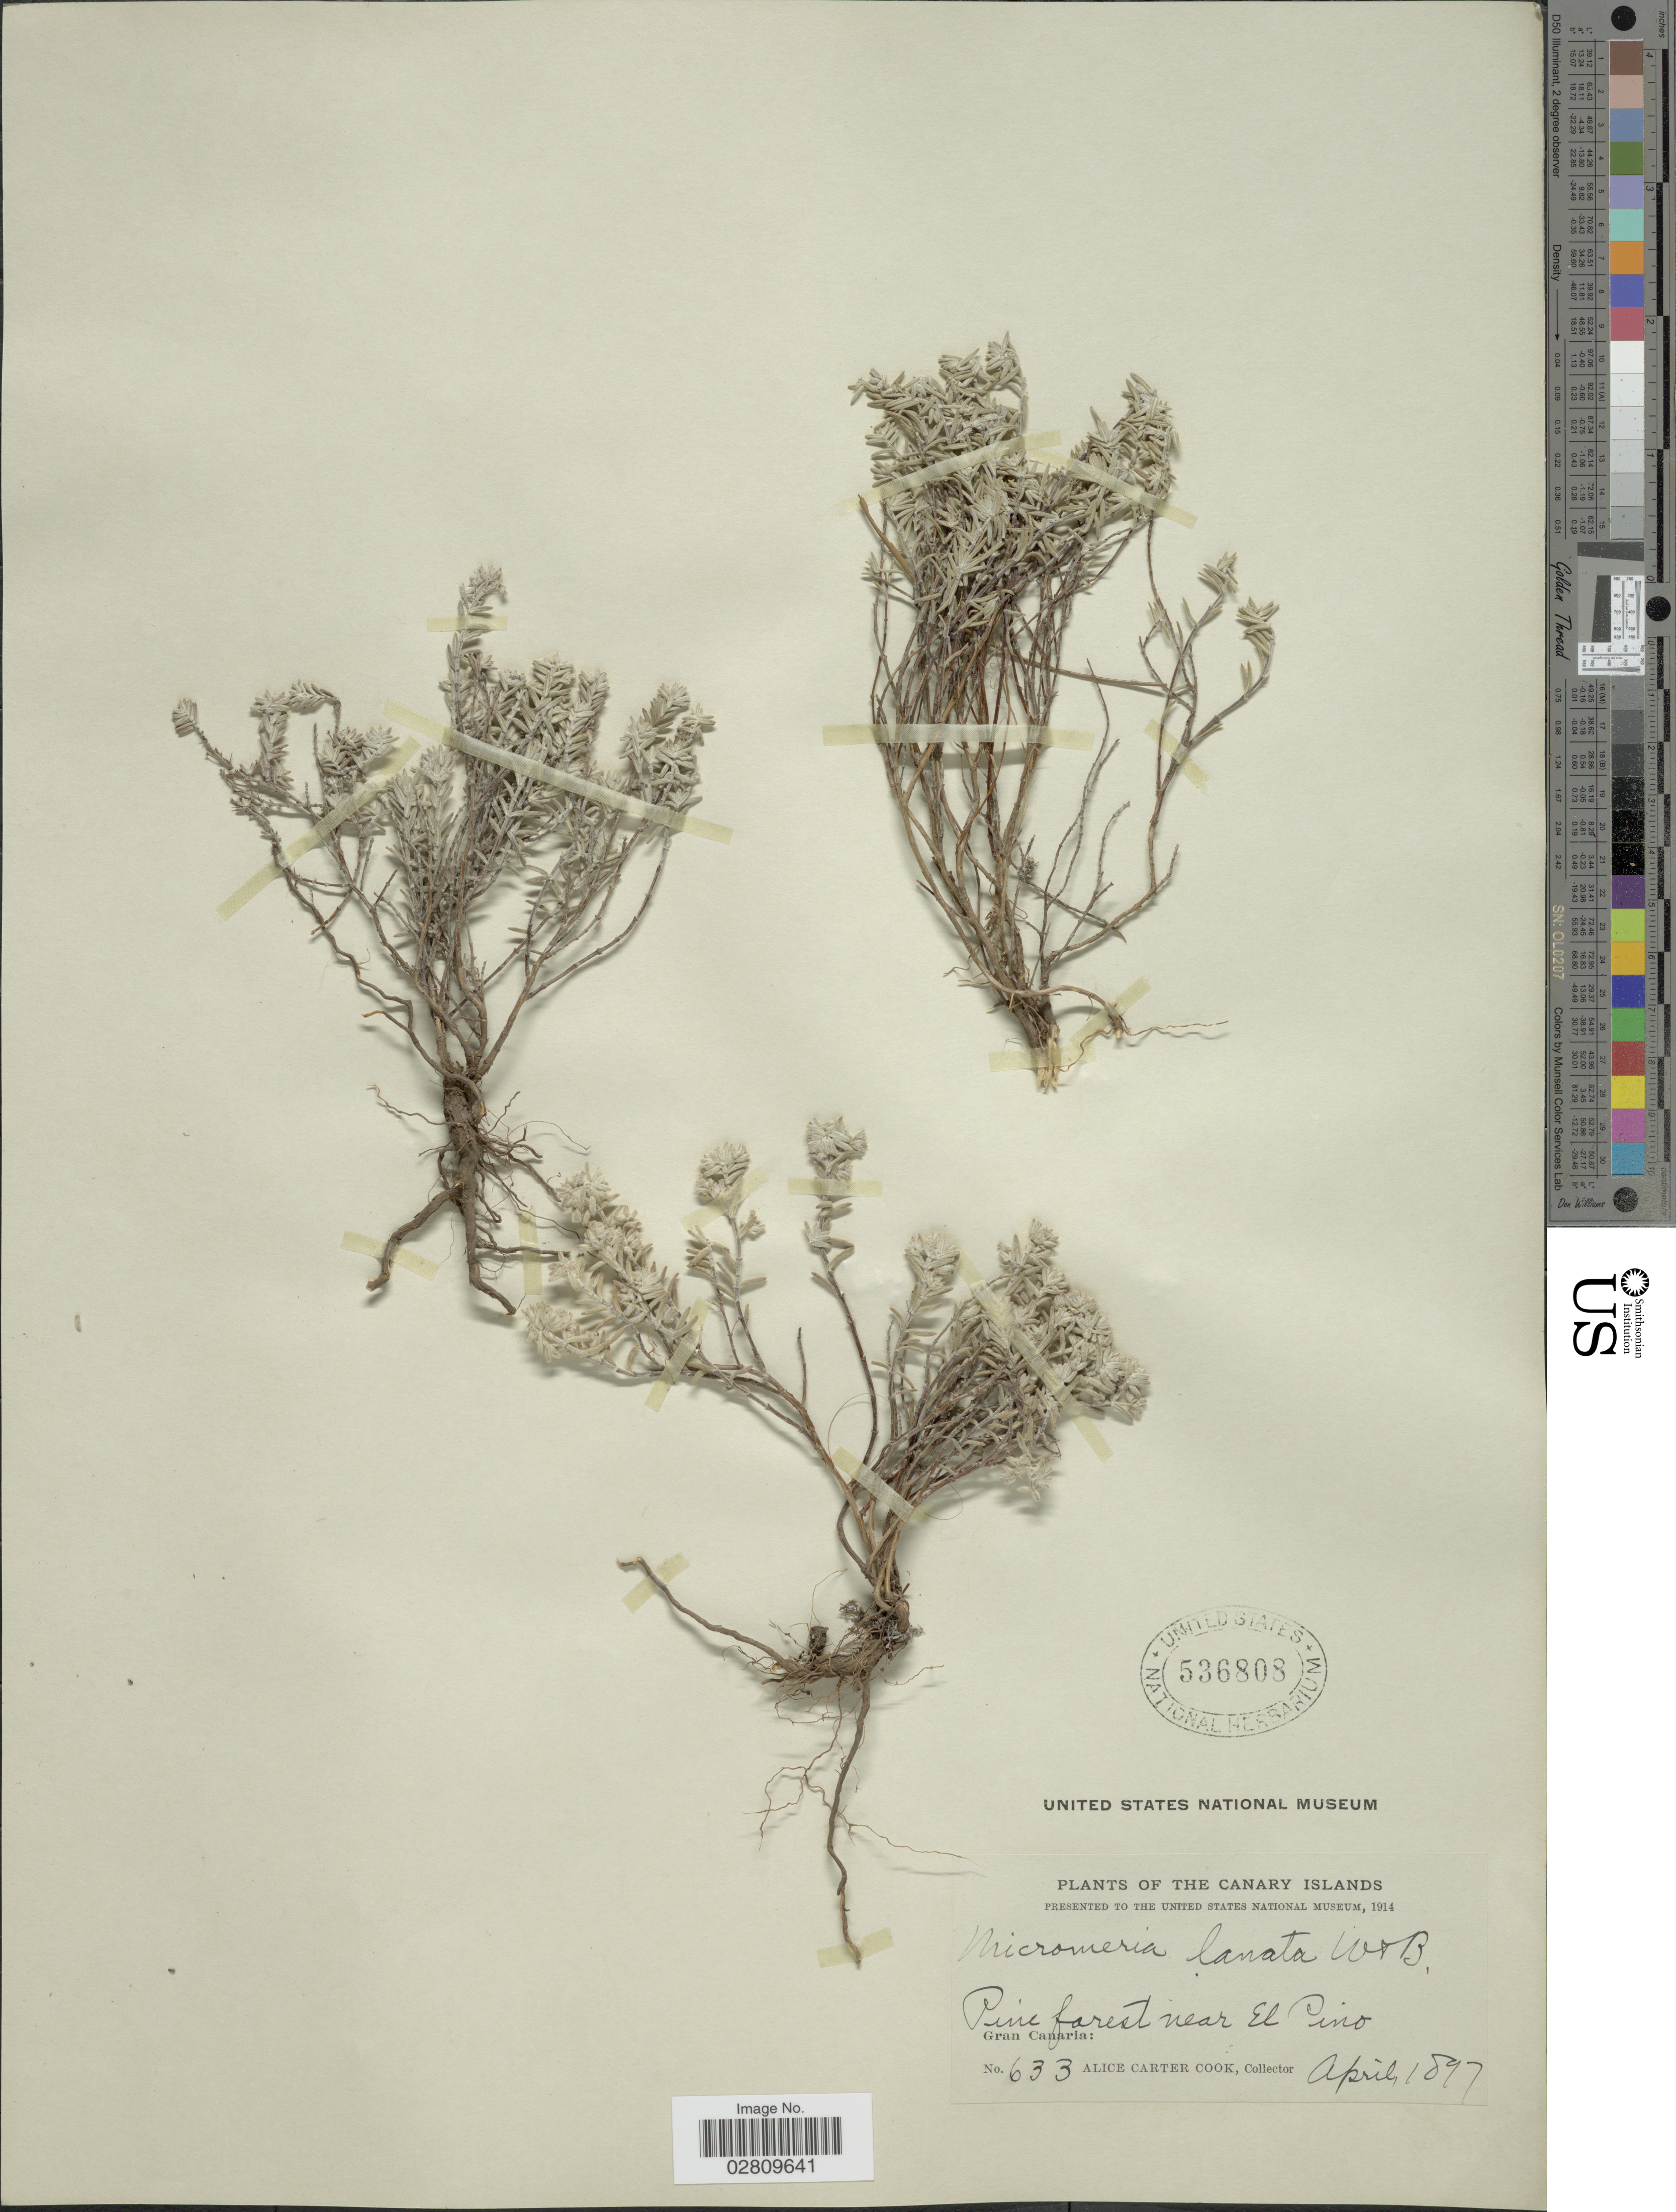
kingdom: Plantae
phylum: Tracheophyta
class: Magnoliopsida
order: Lamiales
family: Lamiaceae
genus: Micromeria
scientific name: Micromeria lanata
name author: (C. Sm. ex Link) Benth.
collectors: Alice C. Cook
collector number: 633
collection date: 1897-04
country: Spain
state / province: Canarias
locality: Canary Islands. Pine forest near El Pino. Gran Canaria.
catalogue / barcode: US 536808